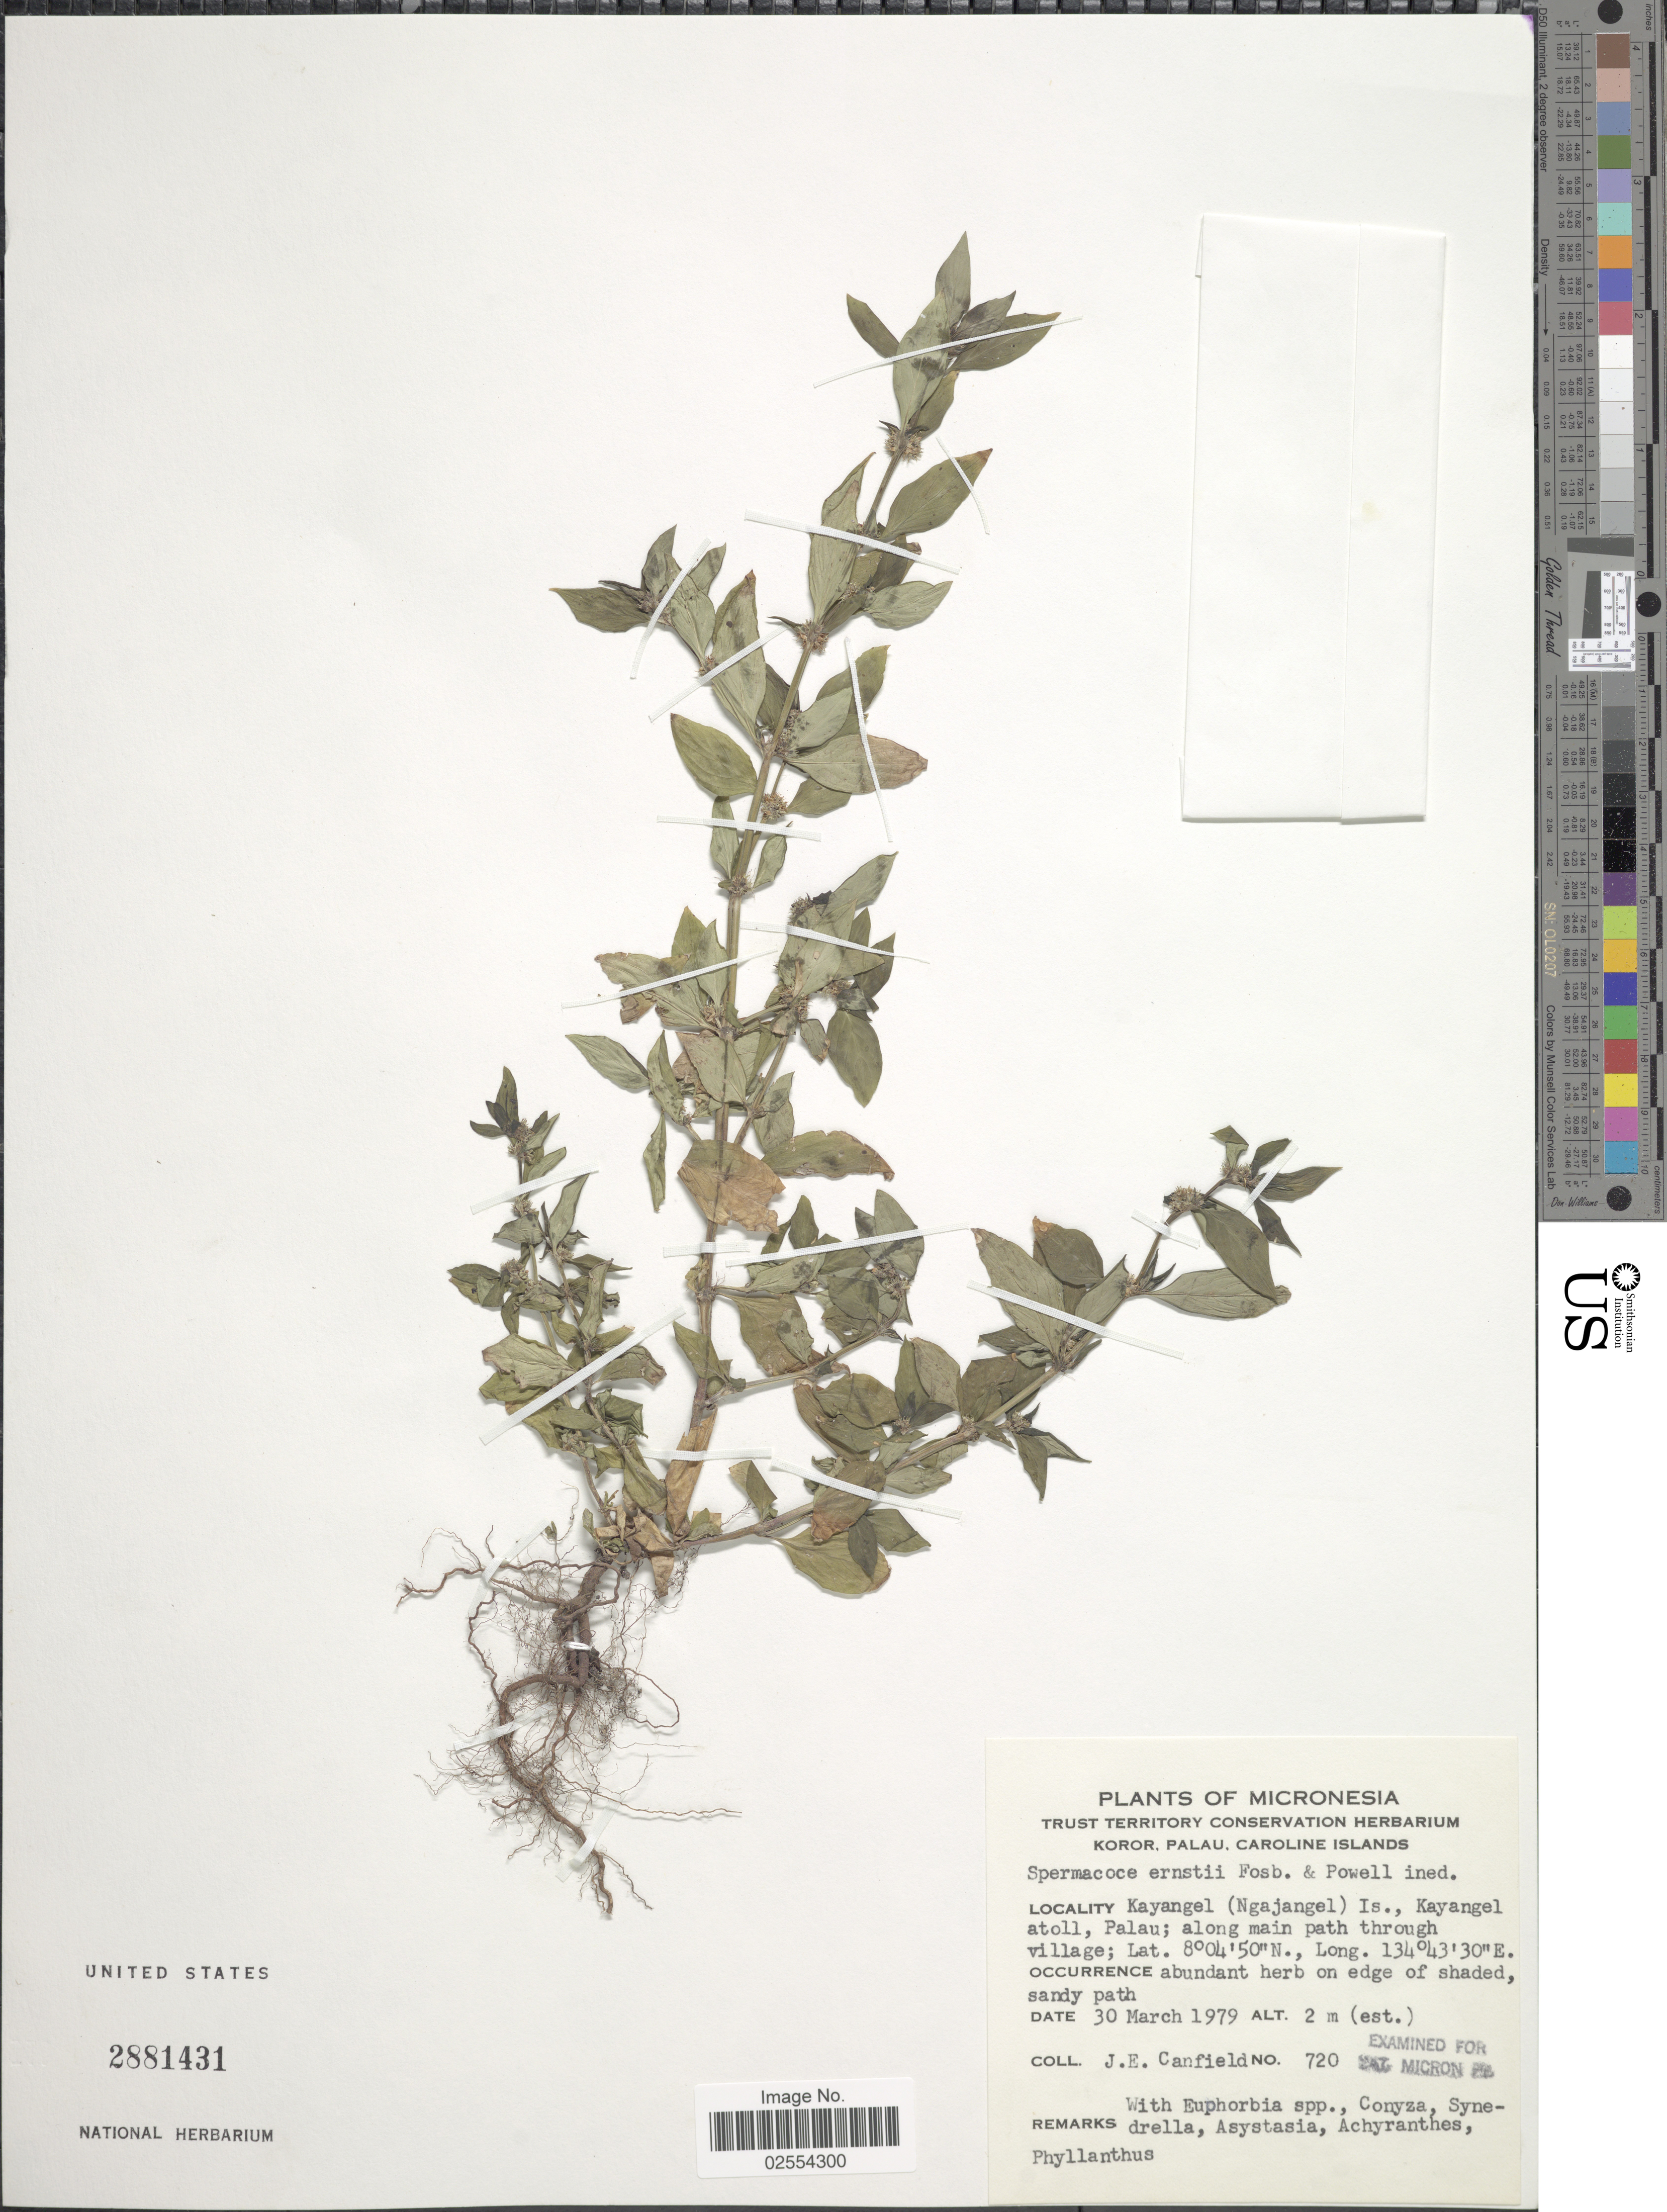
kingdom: Plantae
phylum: Tracheophyta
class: Magnoliopsida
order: Gentianales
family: Rubiaceae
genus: Spermacoce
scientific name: Spermacoce ernstii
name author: Fosberg & D.A. Powell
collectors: J. E. Canfield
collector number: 720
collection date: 1979-03-30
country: Palau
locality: Micronesia, Kayangel (Ngajangel) Is., Kayangel atoll, Palau; along main path through village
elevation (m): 2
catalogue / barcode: US 2881431